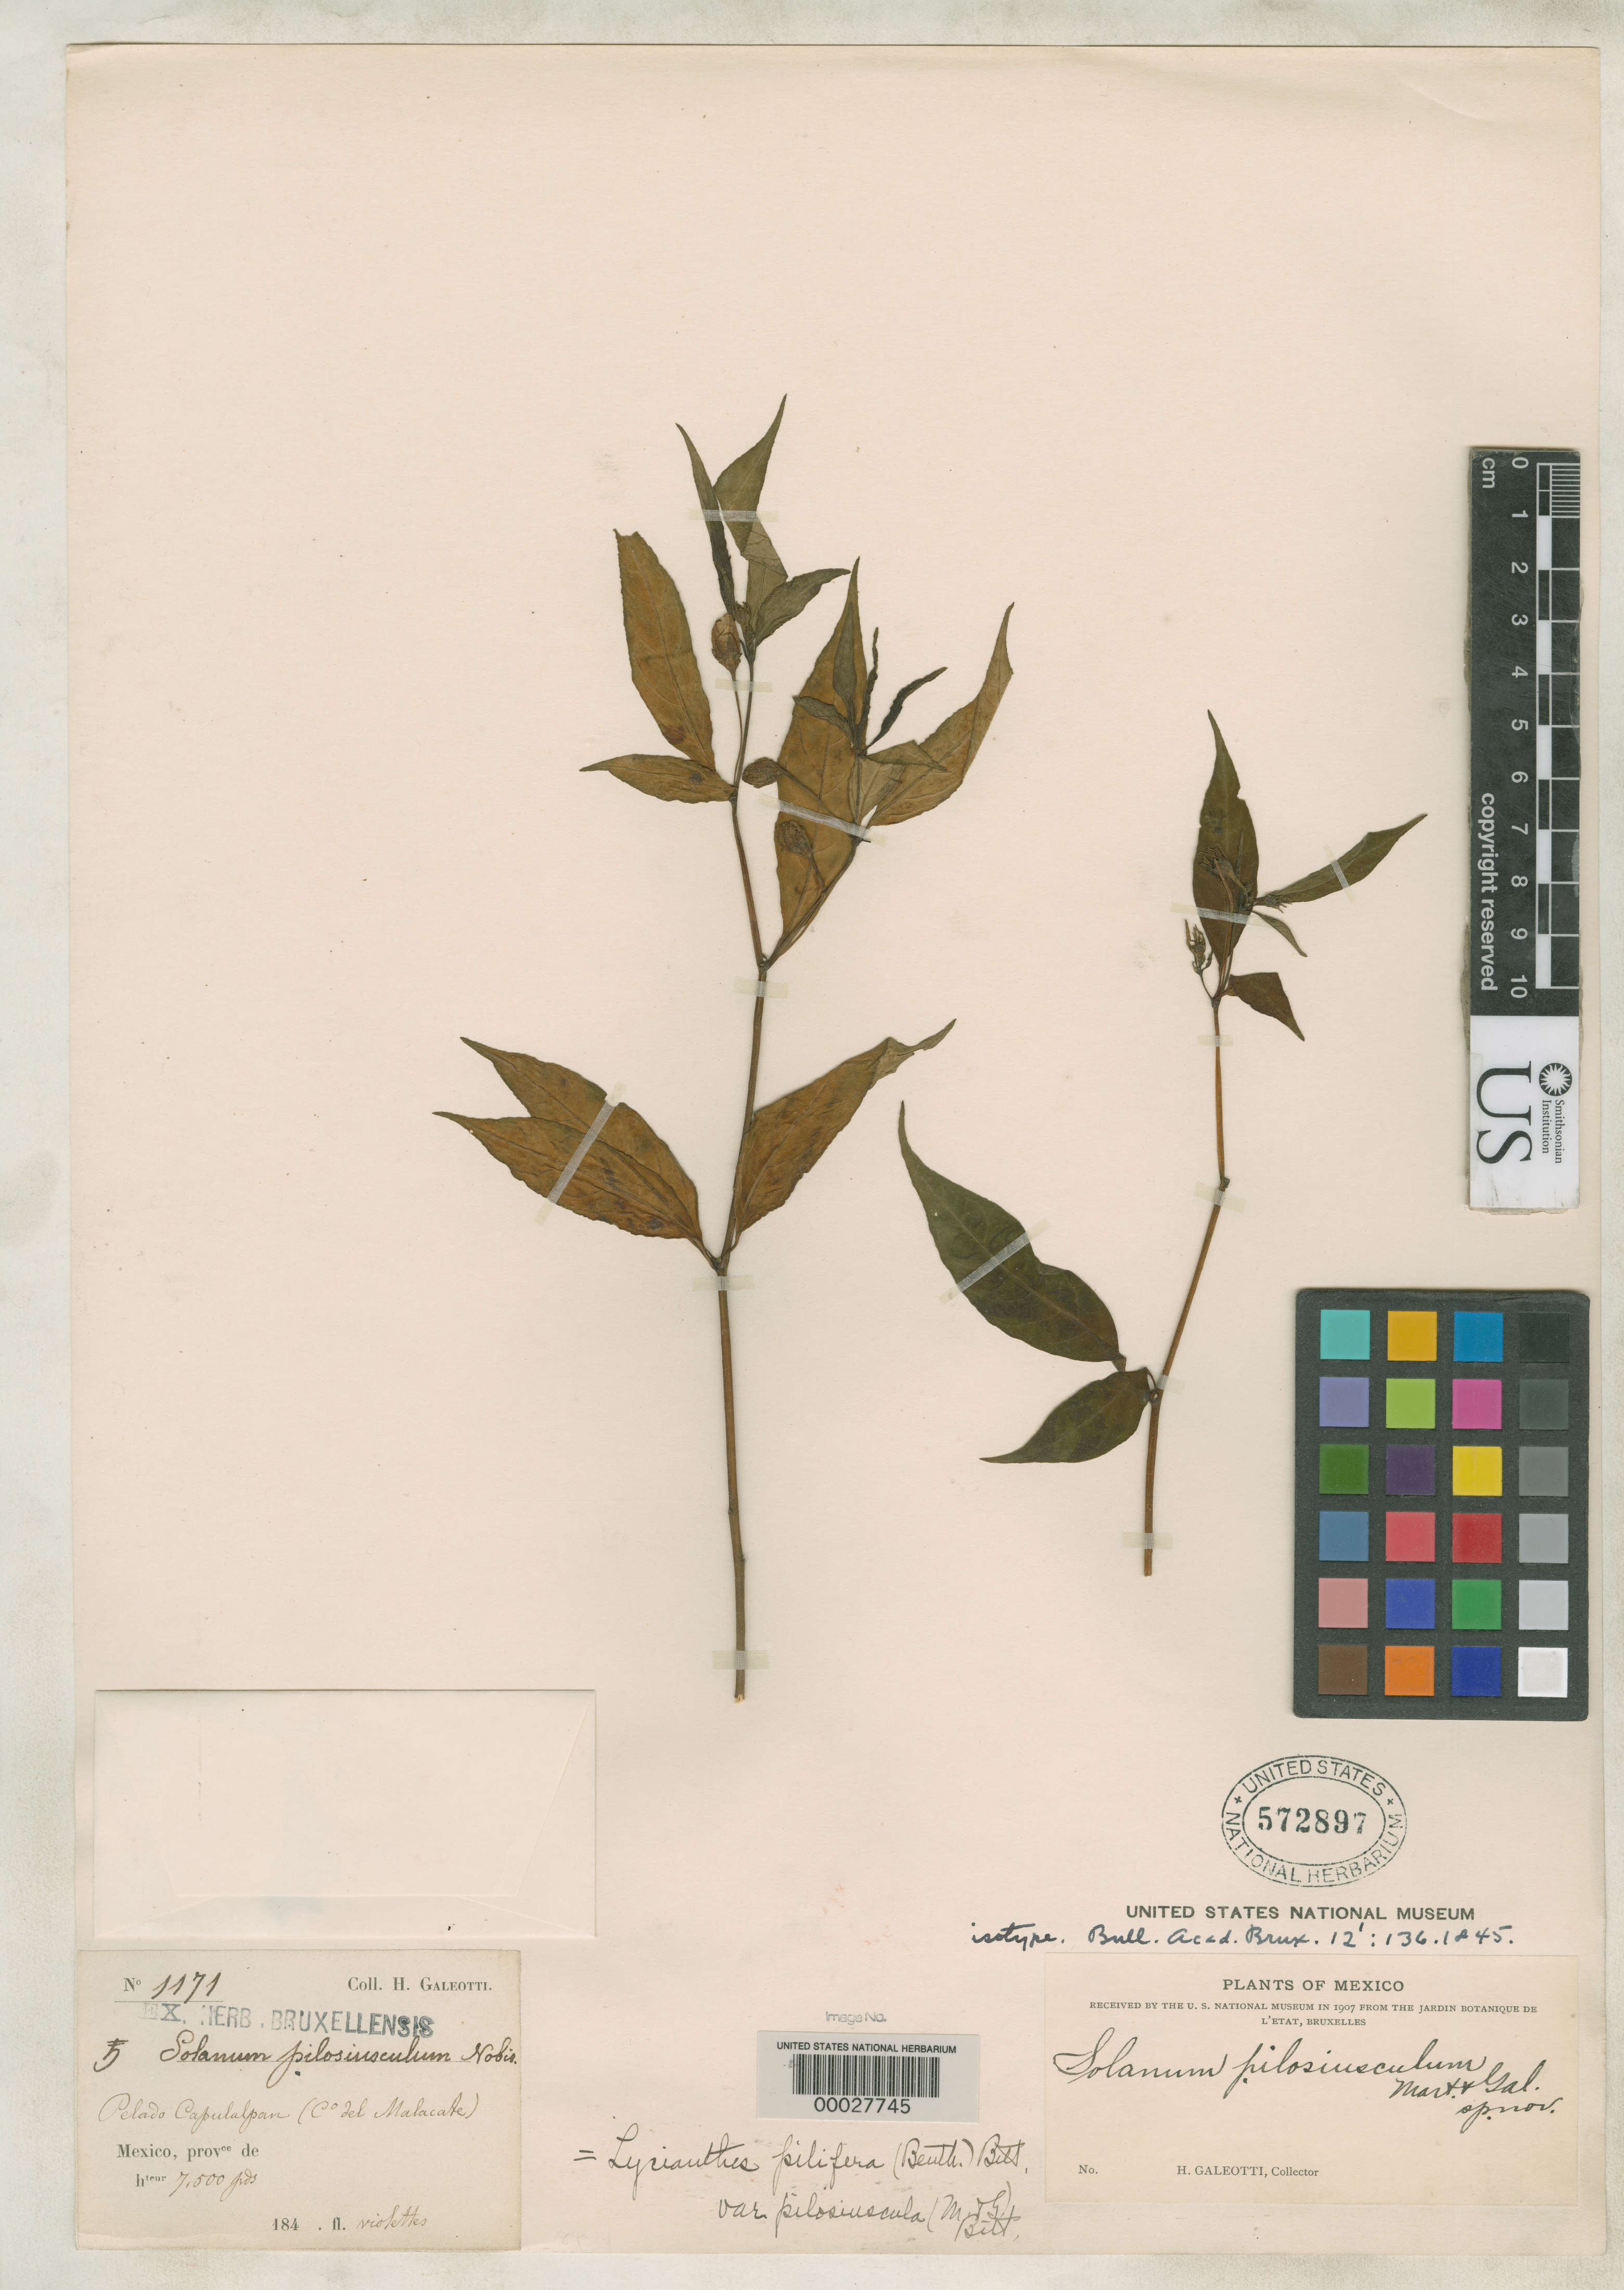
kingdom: Plantae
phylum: Tracheophyta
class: Magnoliopsida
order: Solanales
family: Solanaceae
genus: Solanum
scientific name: Solanum pilosiusculum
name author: M. Martens & Galeotti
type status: Isotype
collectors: H. G. Galeotti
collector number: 1171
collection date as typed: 184-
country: Mexico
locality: Peladocapulalpan.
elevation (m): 2286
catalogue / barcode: US 572897